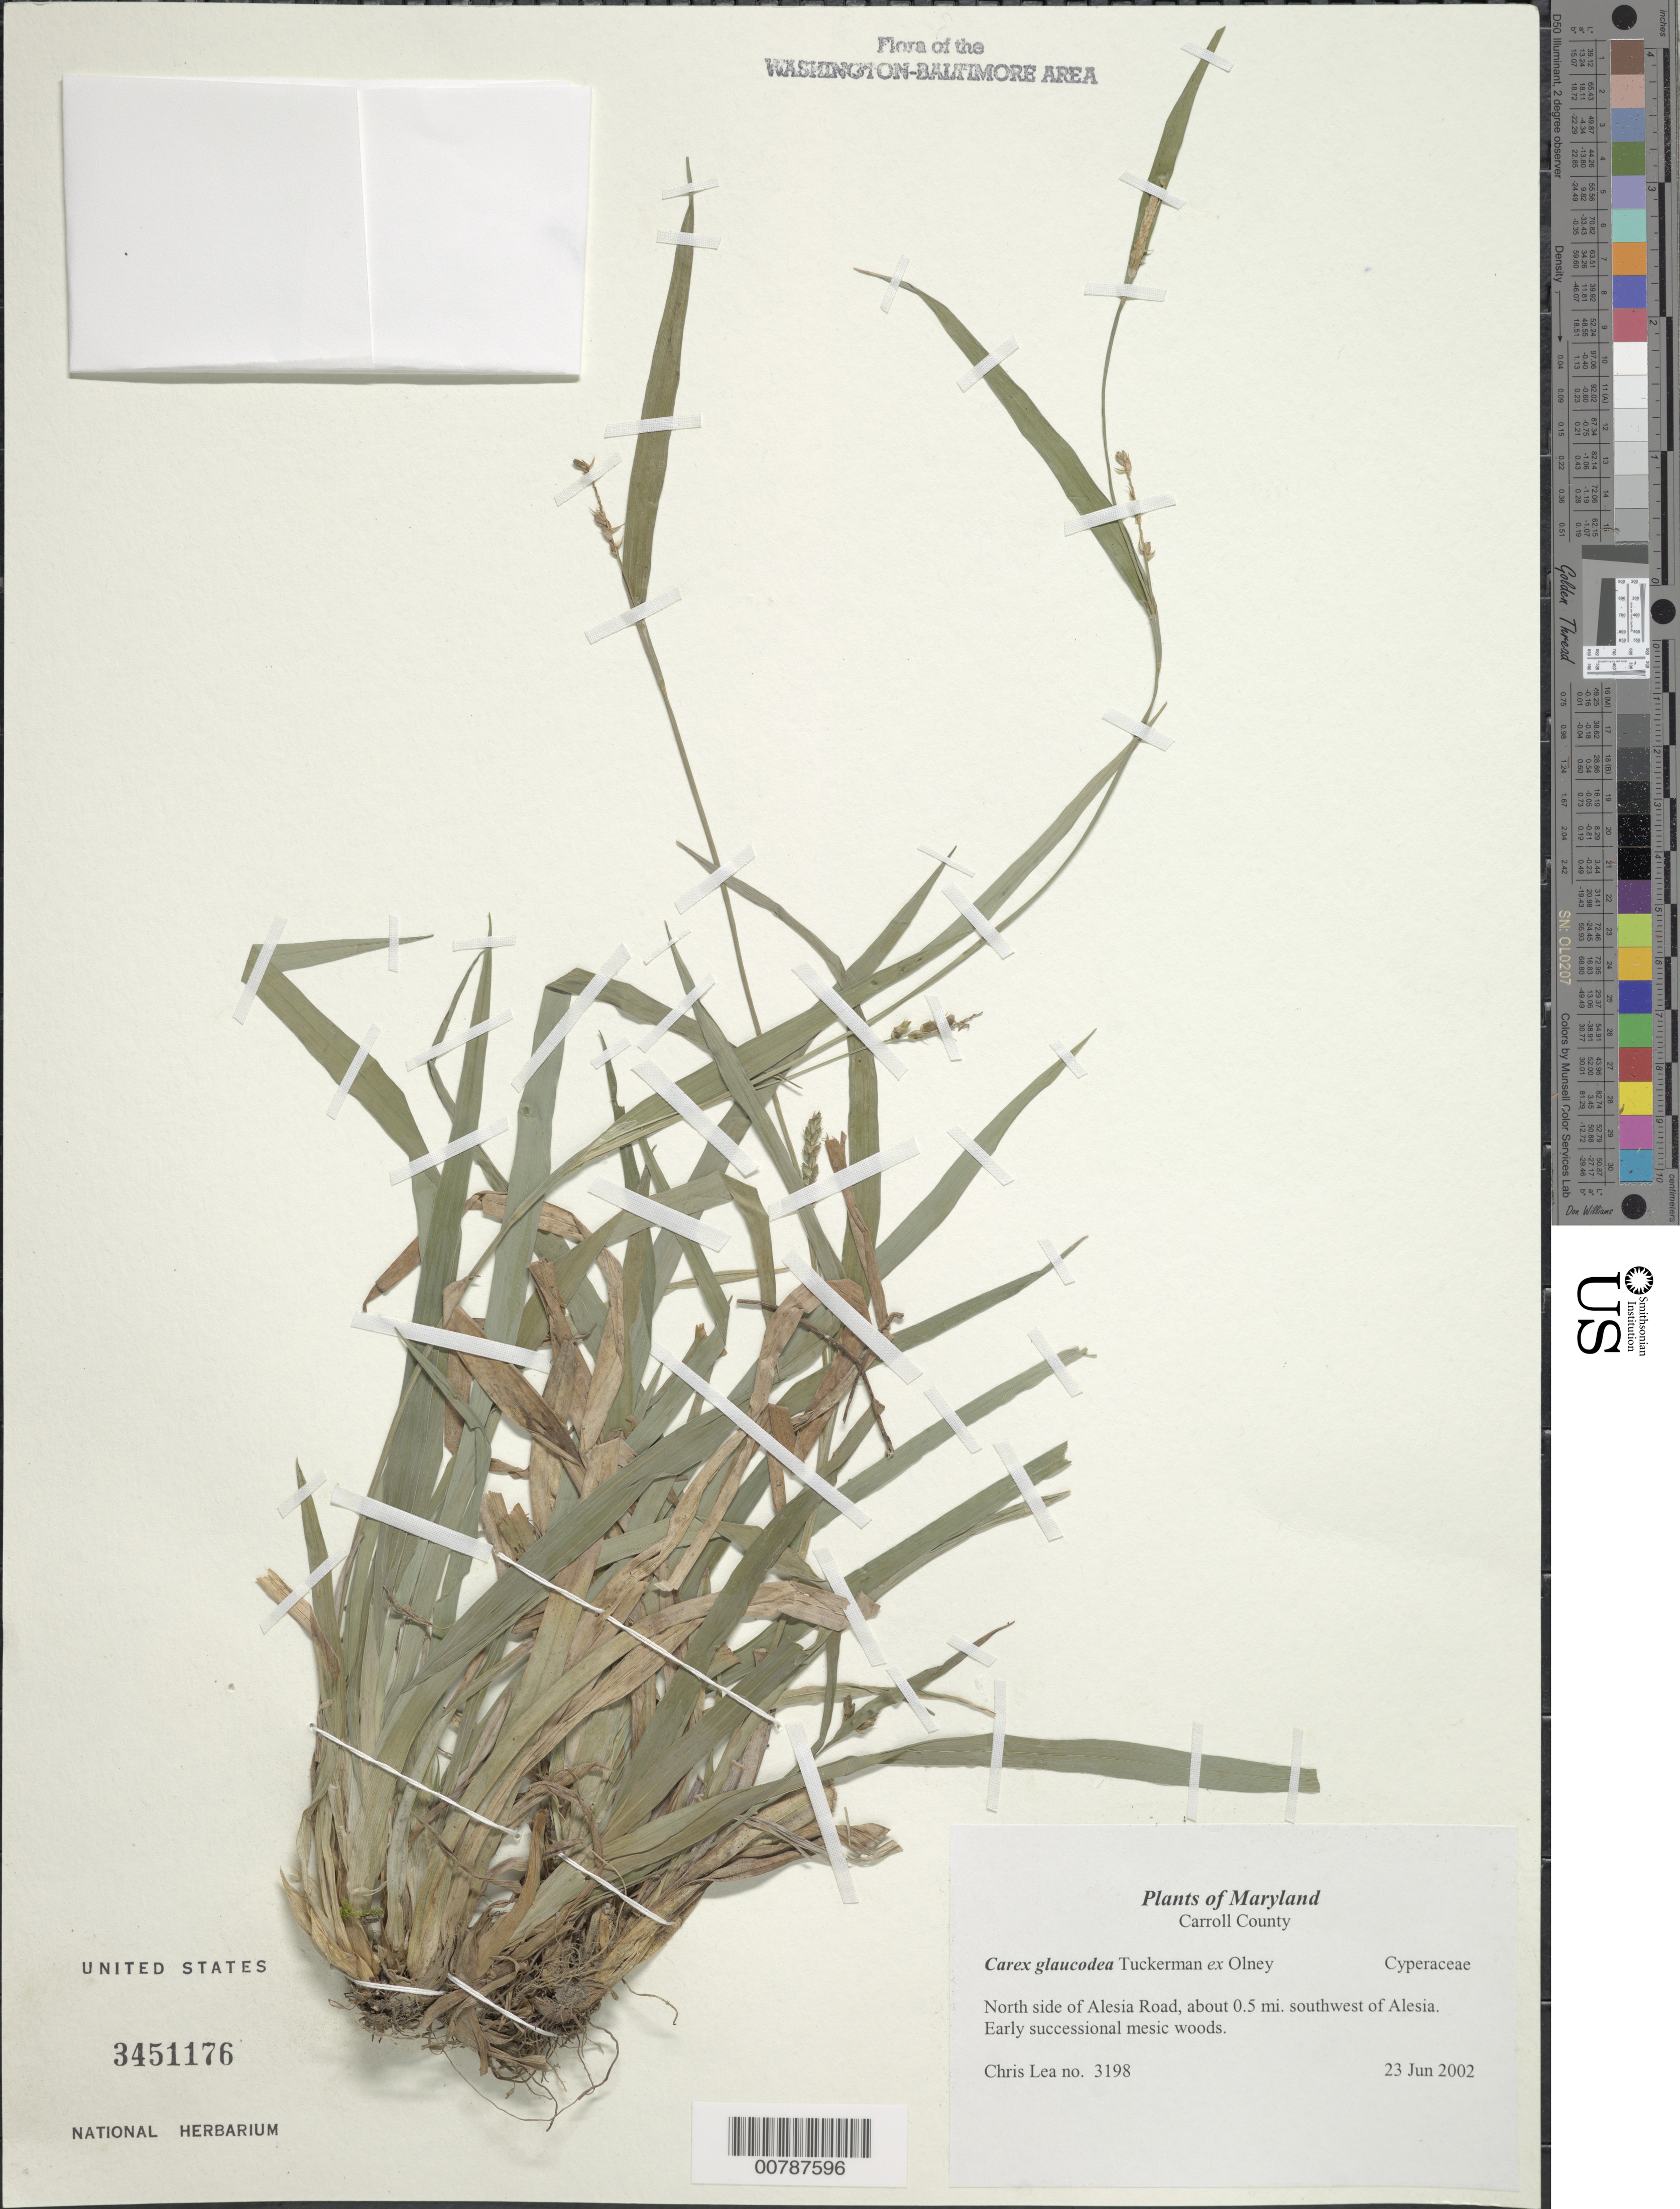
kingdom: Plantae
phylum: Tracheophyta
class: Liliopsida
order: Poales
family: Cyperaceae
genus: Carex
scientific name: Carex glaucodea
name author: Tuck. ex Olney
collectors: C. Lea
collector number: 3198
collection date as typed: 23 Jun 2002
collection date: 2002-06-23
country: United States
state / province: Maryland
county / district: Carroll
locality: North side of Alesia Road, about 0.5 mi. southwest of Alesia.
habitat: Early successional mesic woods.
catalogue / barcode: US 3451176